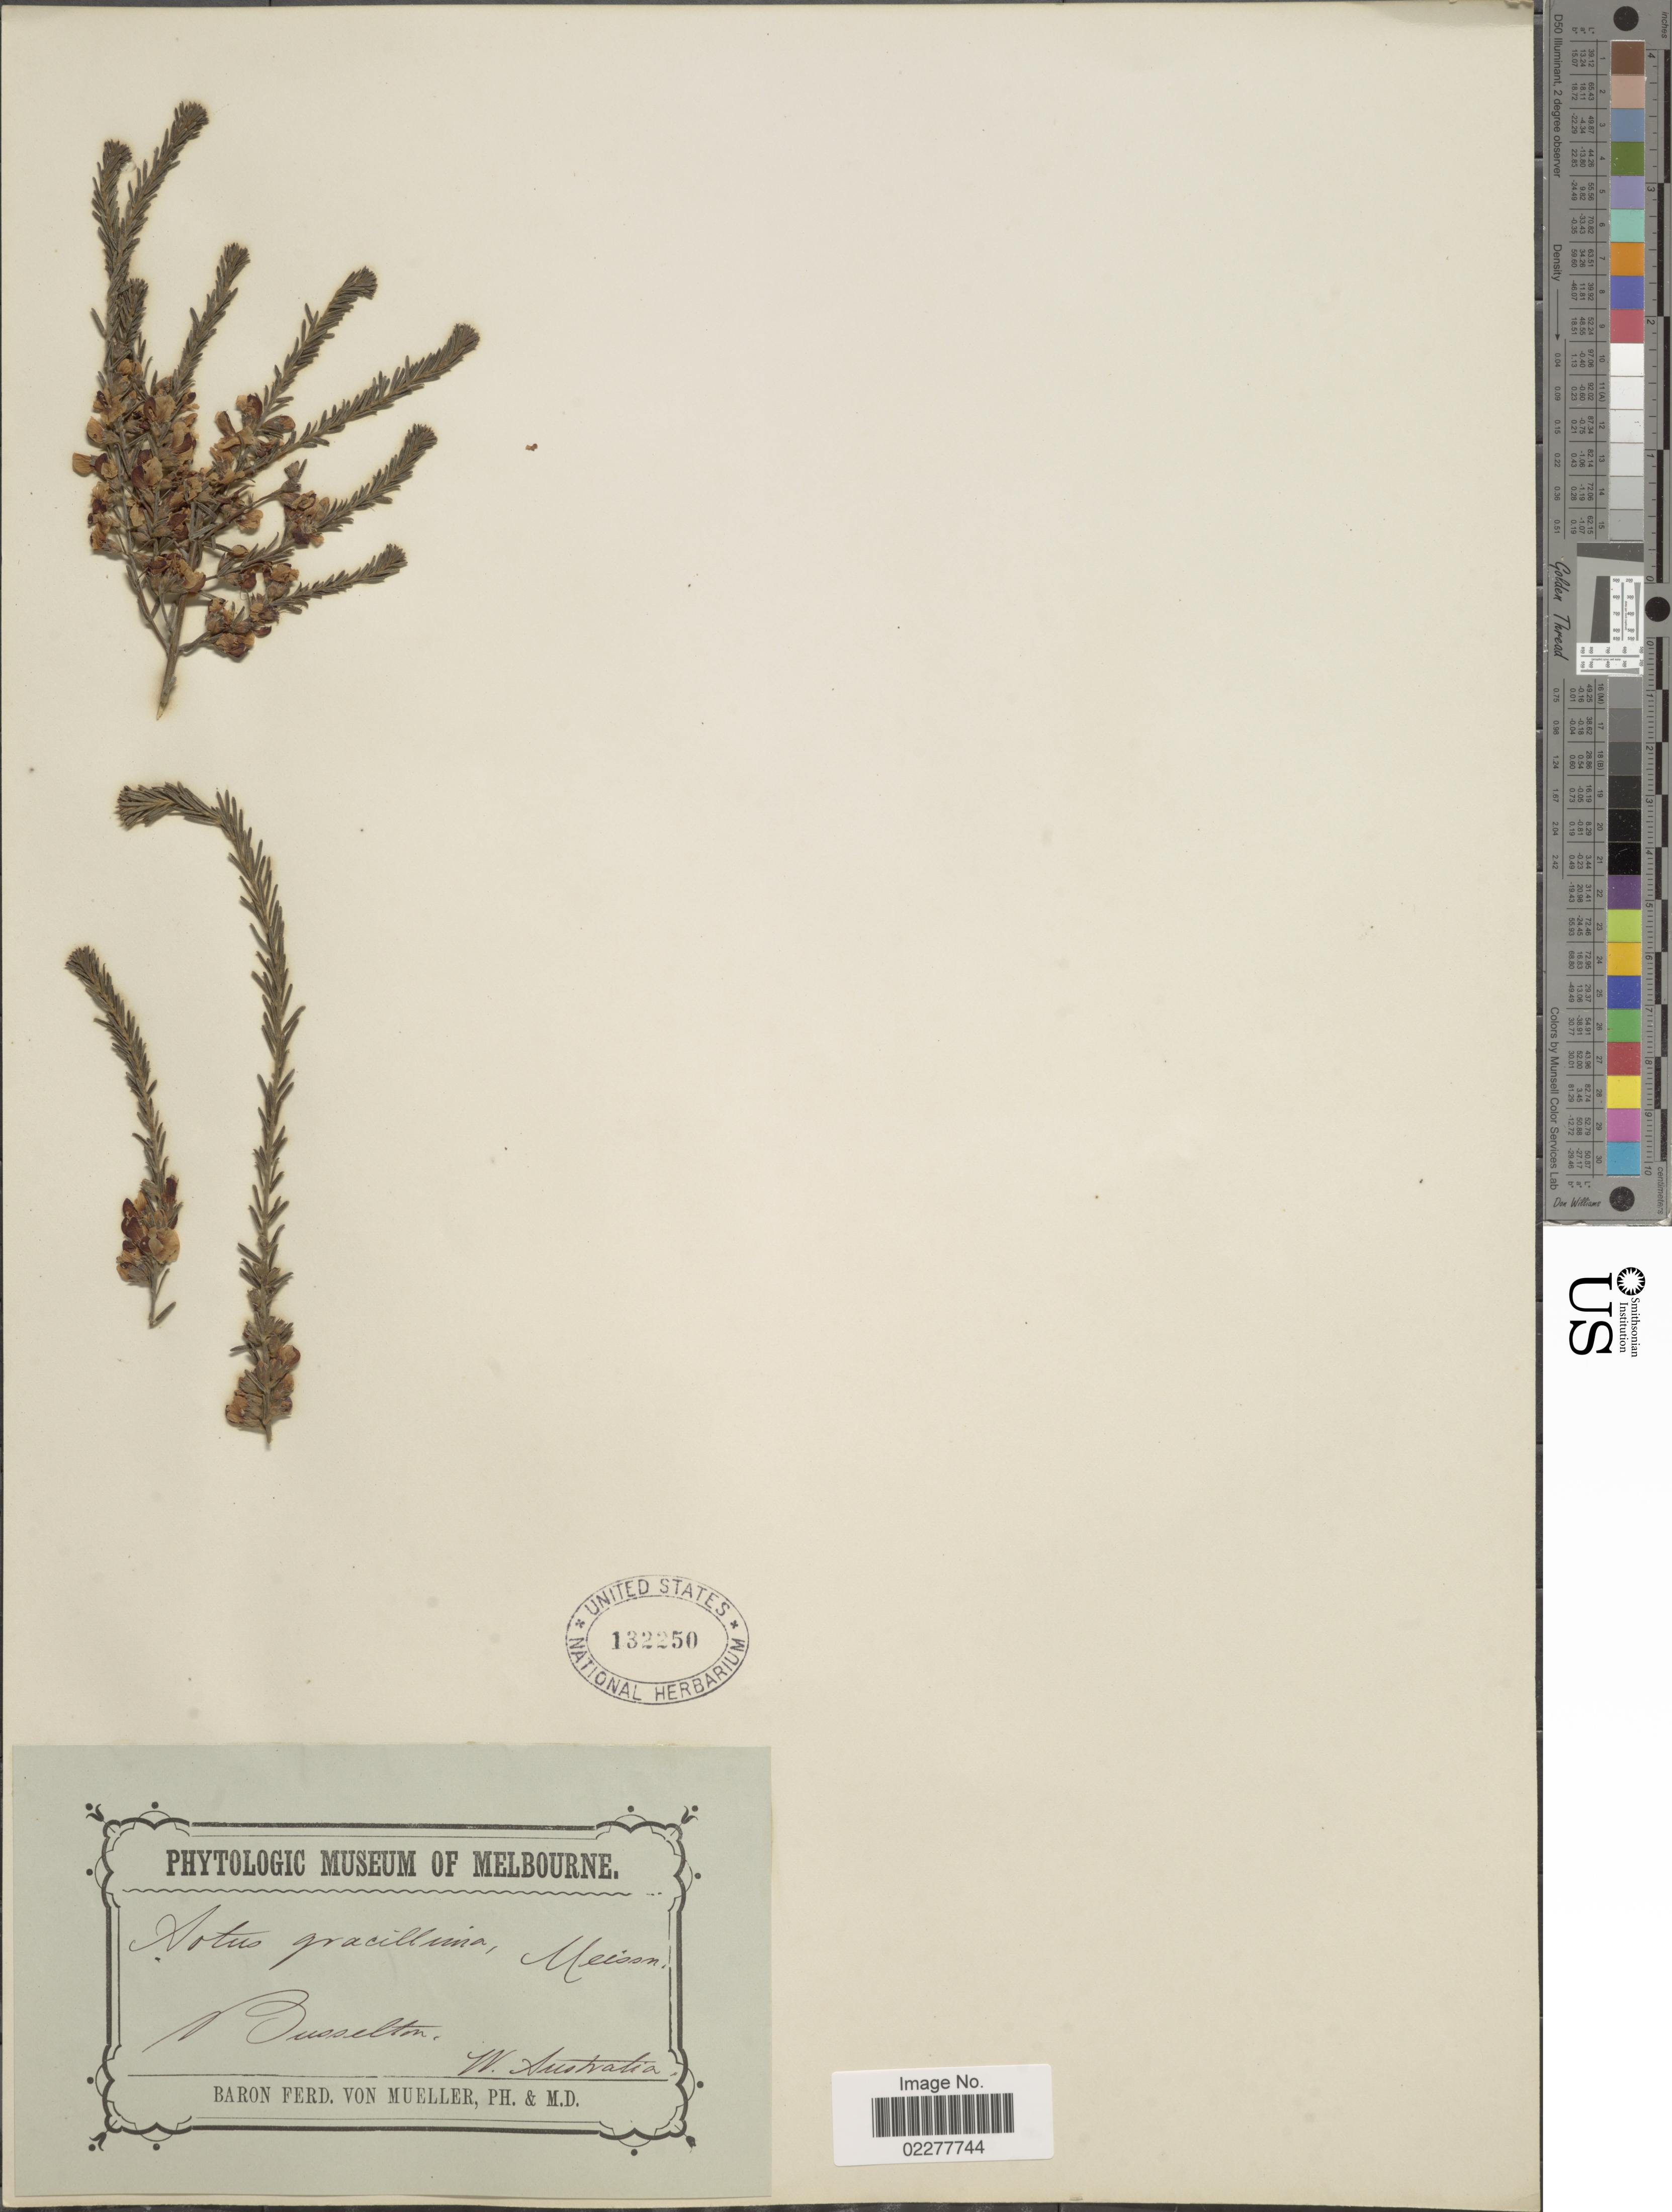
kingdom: Plantae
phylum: Tracheophyta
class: Magnoliopsida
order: Fabales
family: Fabaceae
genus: Aotus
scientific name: Aotus gracillima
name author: Meissner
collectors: F. von Mueller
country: Australia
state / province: Western Australia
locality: Busselton, W. Australia.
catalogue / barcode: US 132250